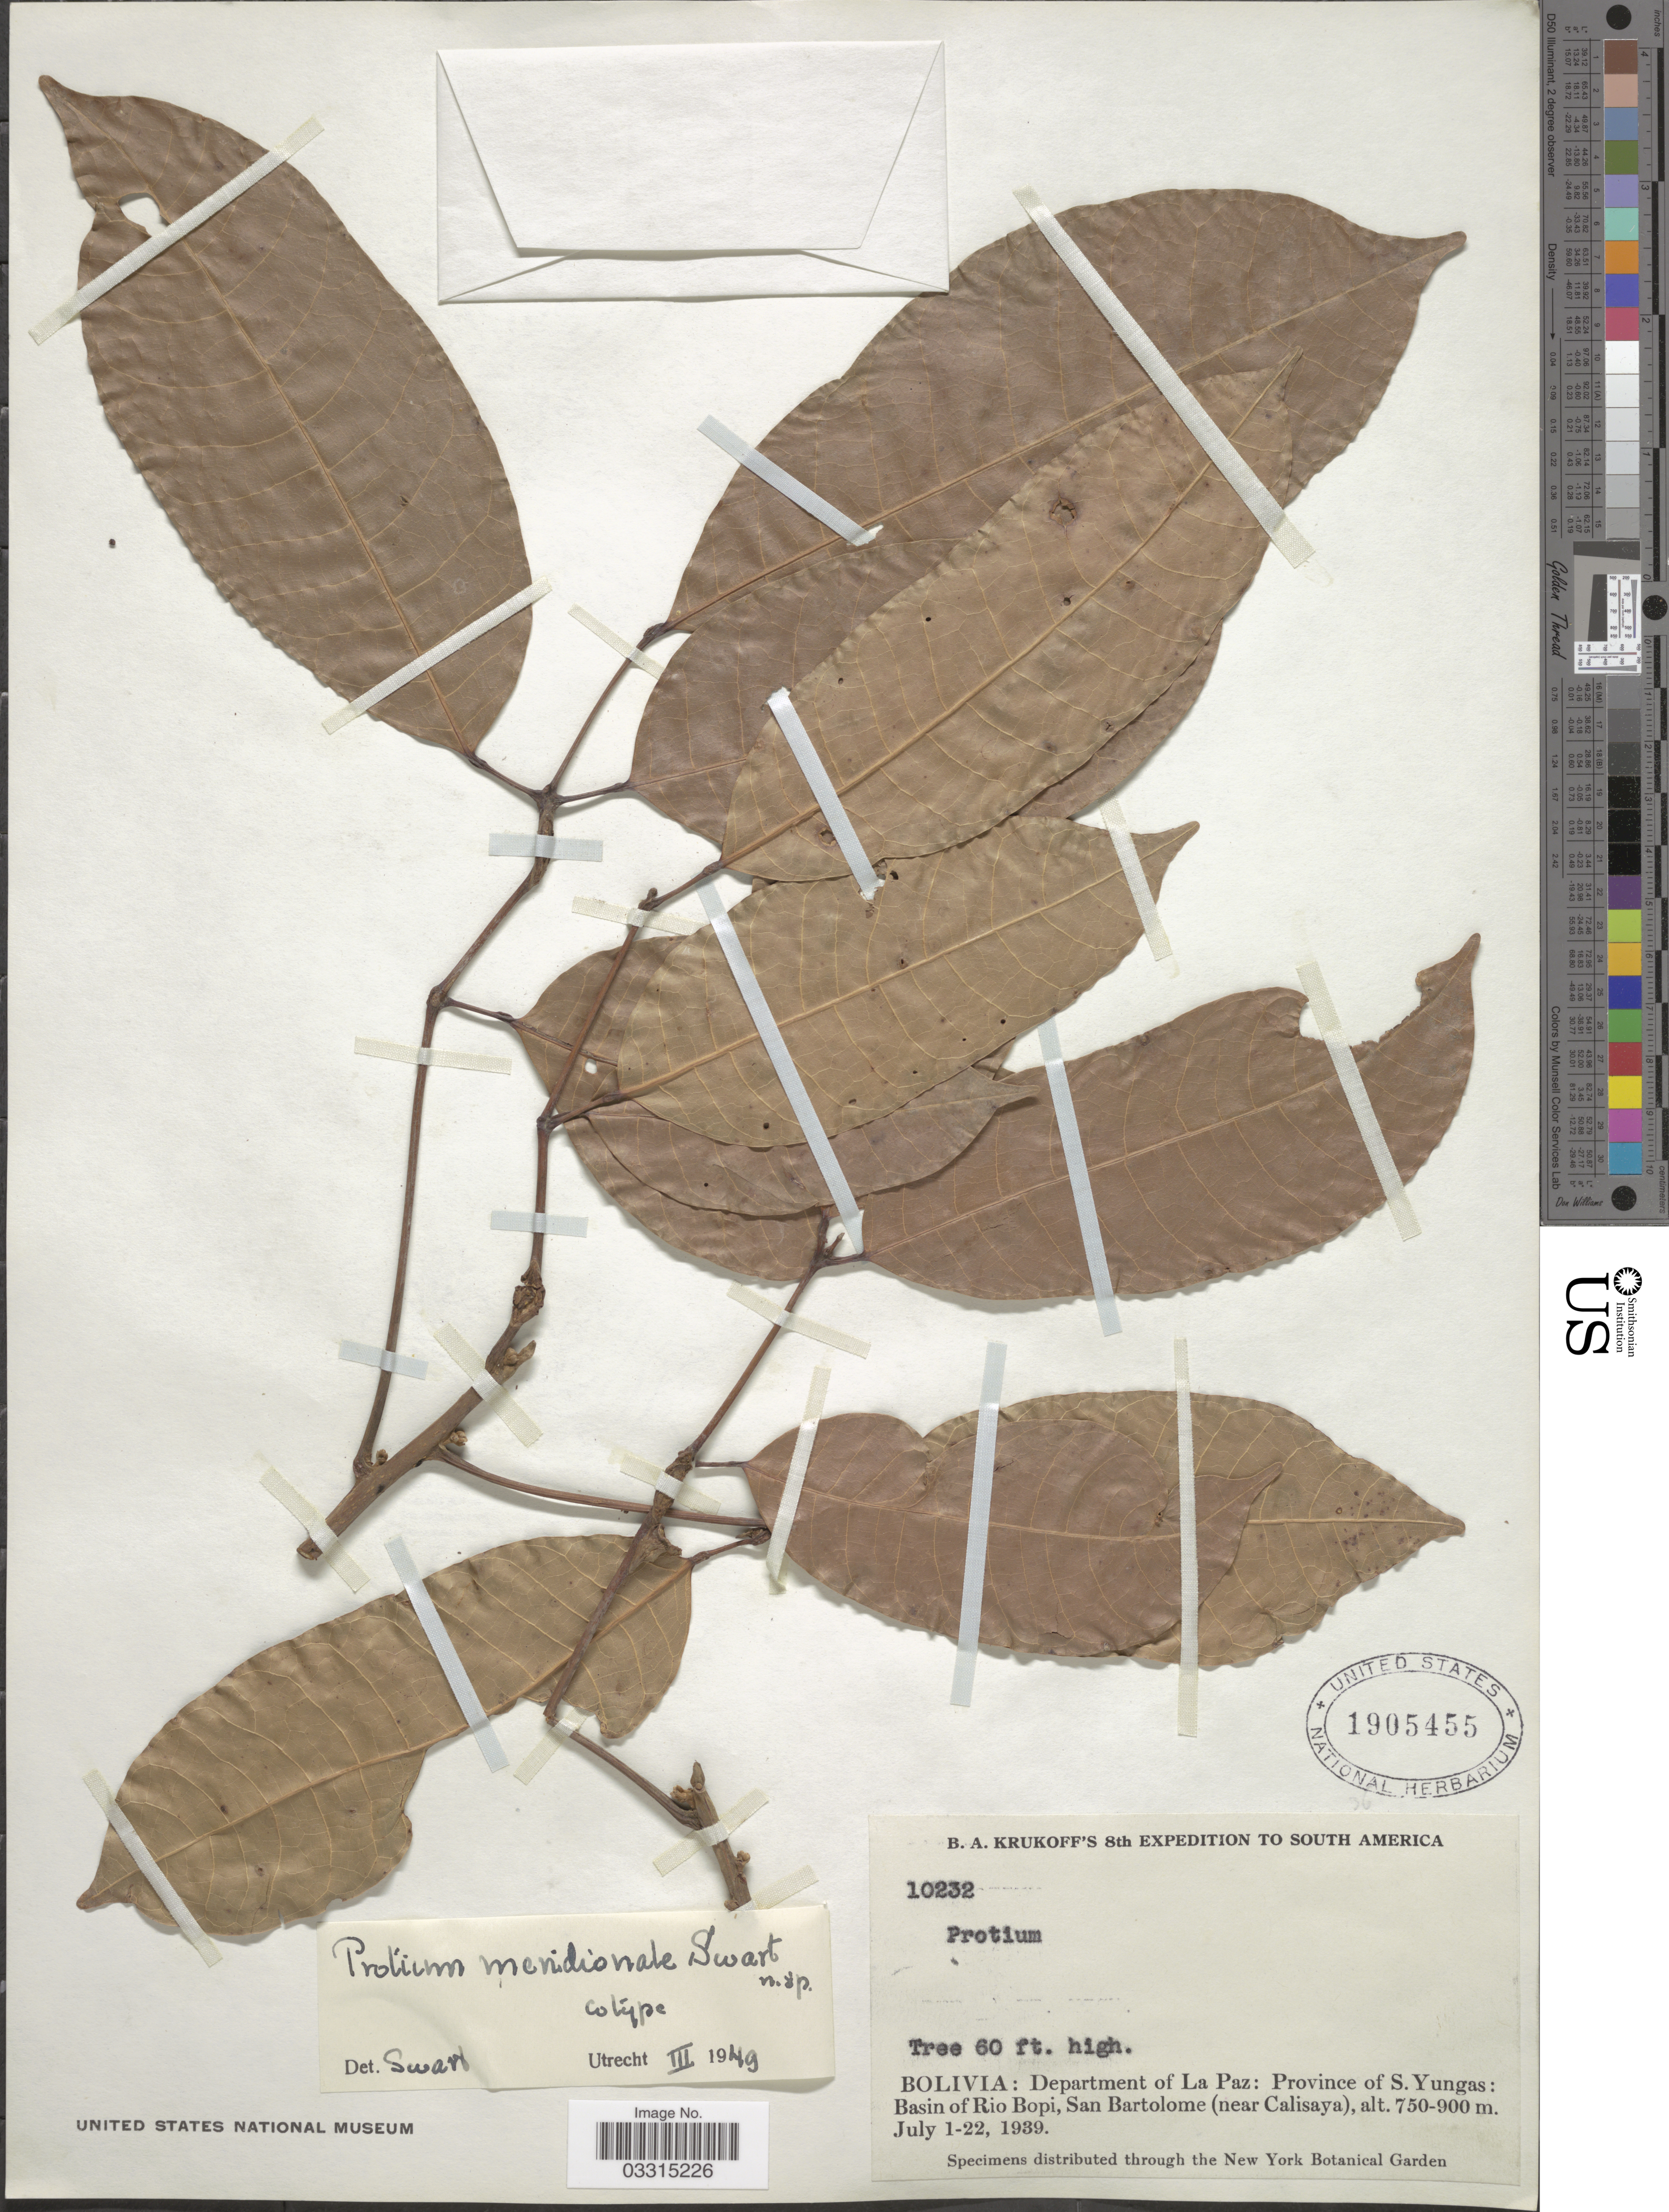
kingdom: Plantae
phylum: Tracheophyta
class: Magnoliopsida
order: Sapindales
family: Burseraceae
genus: Protium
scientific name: Protium meridionale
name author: Swart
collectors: B. A. Krukoff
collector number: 10232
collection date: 1939-07-01/1939-07-22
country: Bolivia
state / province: La Paz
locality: Department of La Paz: Province of S. Yungas: Basin of Rio Bopi, San Bartolome (near Calisaya).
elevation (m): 750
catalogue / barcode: US 1905455